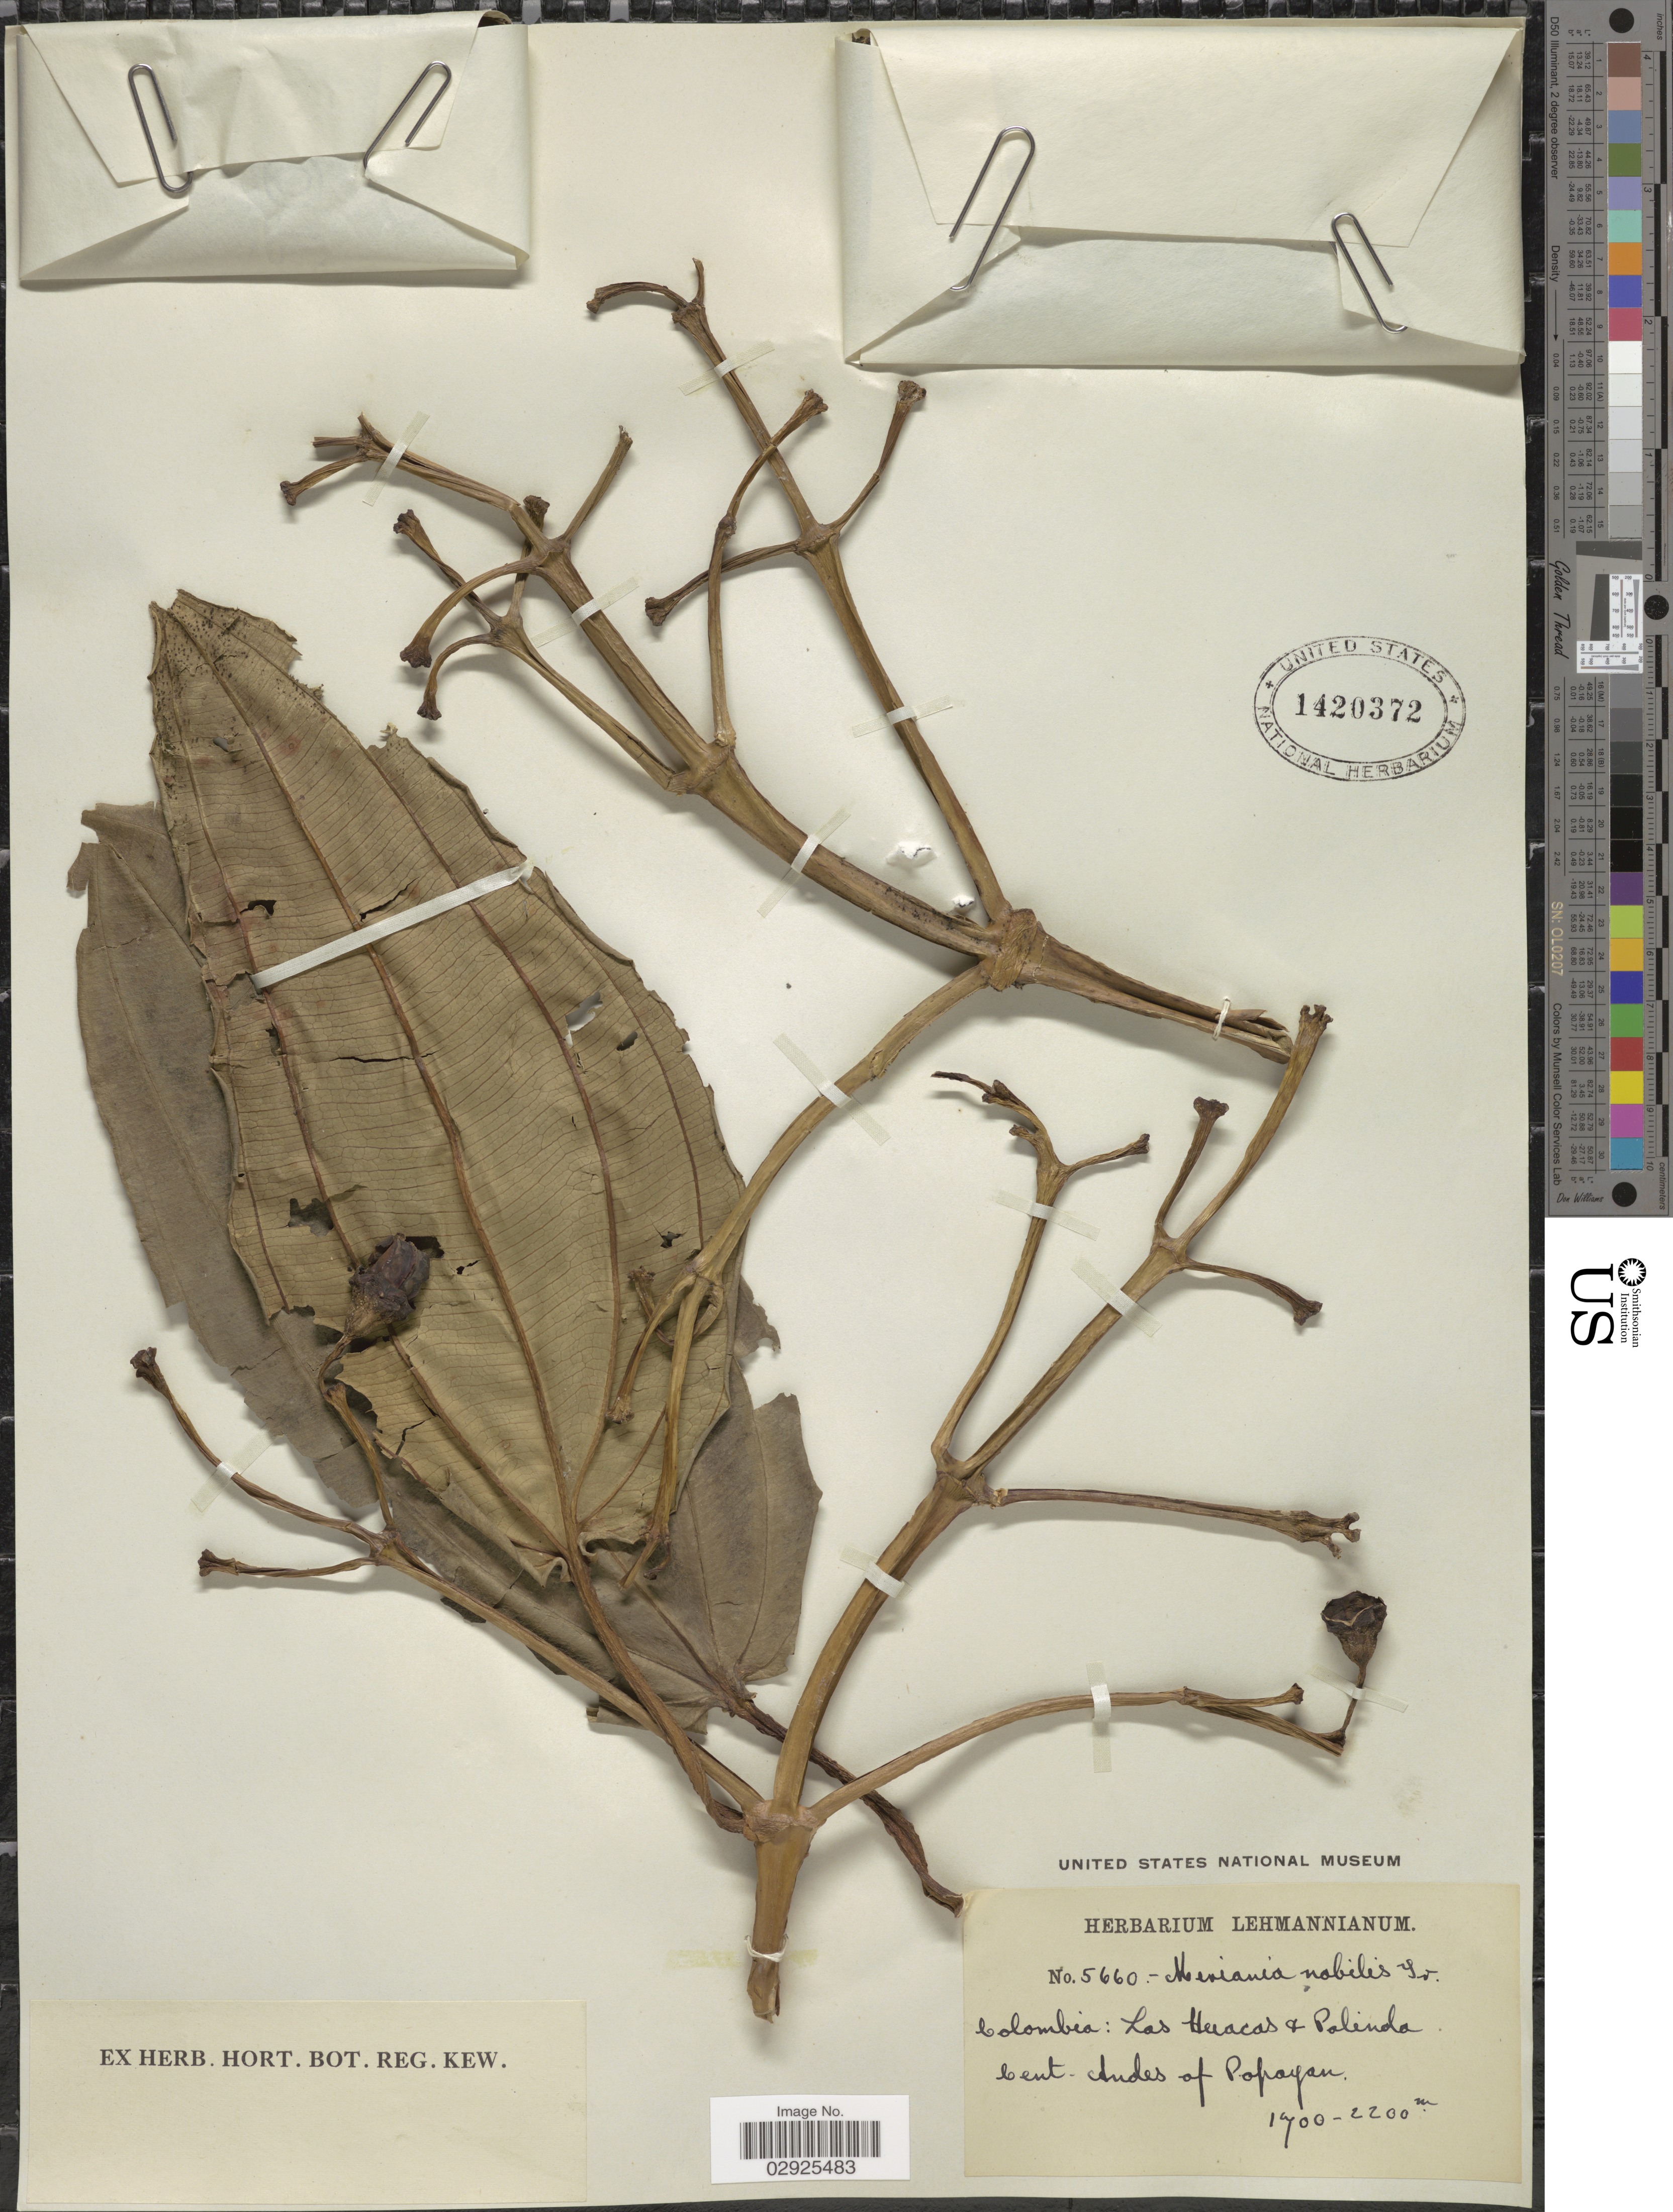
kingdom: Plantae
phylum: Tracheophyta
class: Magnoliopsida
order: Myrtales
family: Melastomataceae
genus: Meriania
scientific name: Meriania nobilis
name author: Triana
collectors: ex herb. Lehmannianum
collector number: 5660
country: Colombia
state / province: Cauca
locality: Las Huacas & Polinda, Centr., etudes of Popayan.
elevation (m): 1700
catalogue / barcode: US 1420372